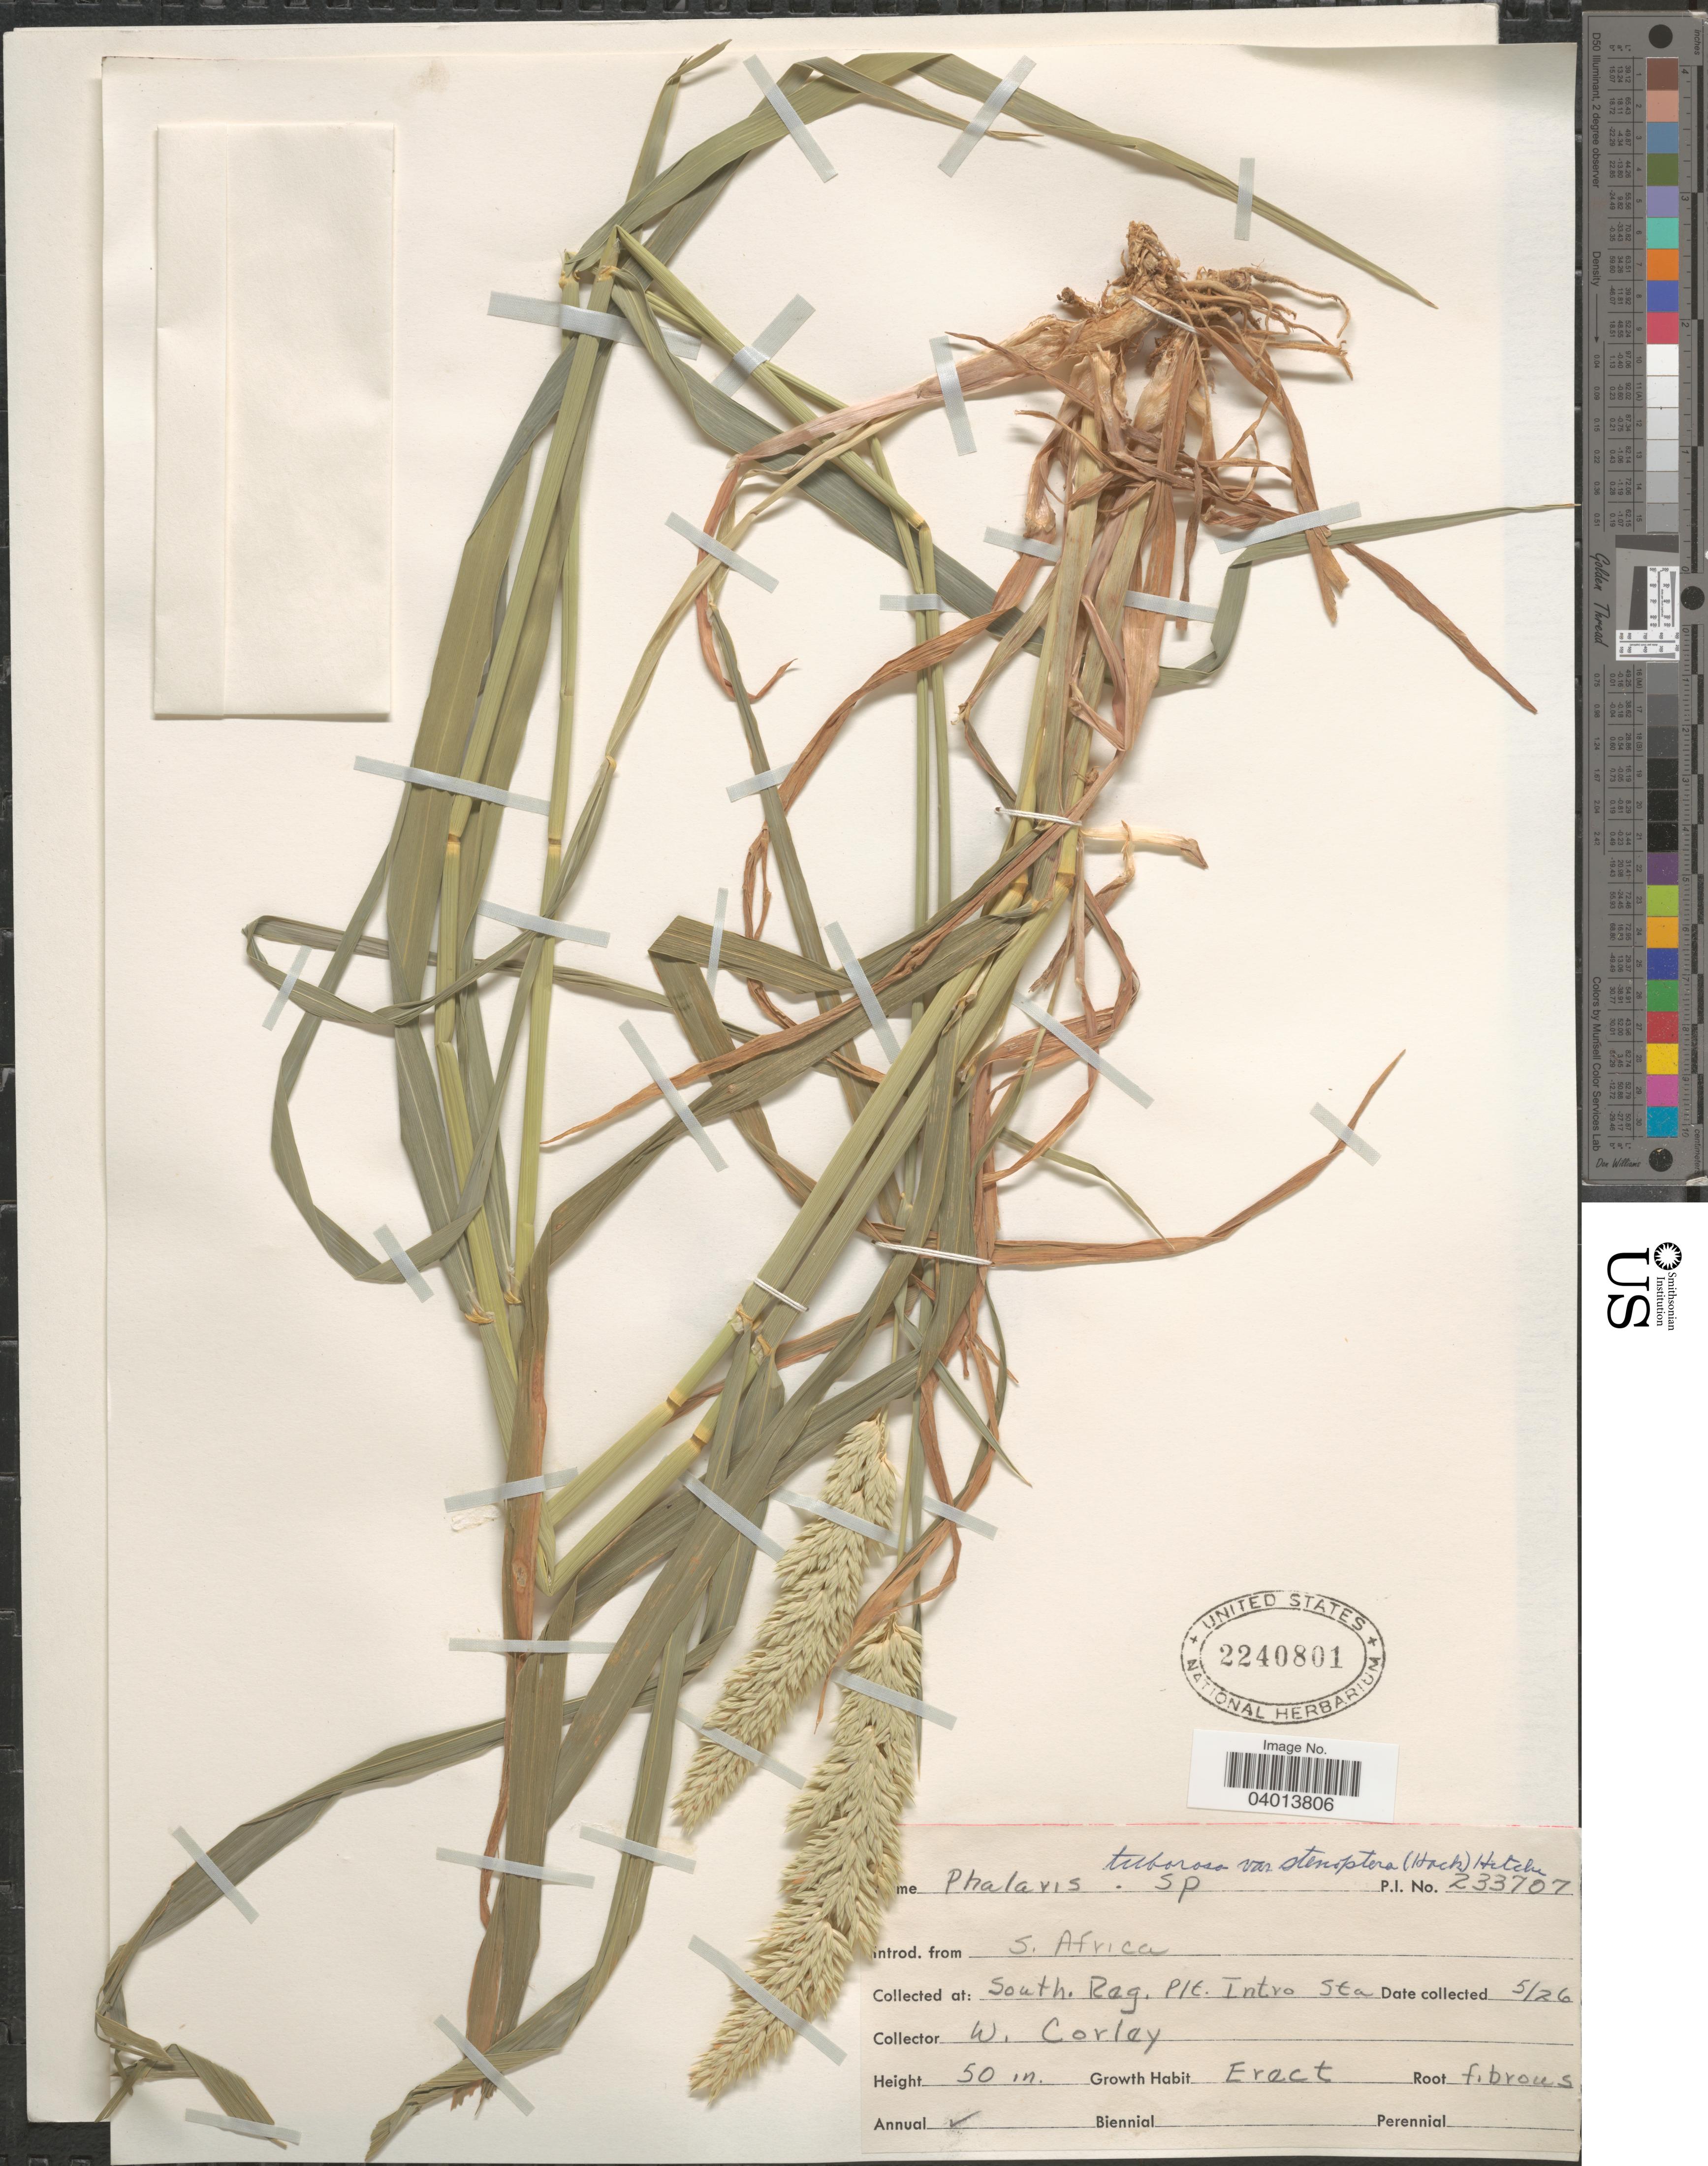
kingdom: Plantae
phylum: Tracheophyta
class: Liliopsida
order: Poales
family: Poaceae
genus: Phalaris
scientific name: Phalaris aquatica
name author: L.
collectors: W. Corley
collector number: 233707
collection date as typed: Transcribed d/m/y: /5/26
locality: South. Reg. Plt. Intro Sta.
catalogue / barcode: US 2240801